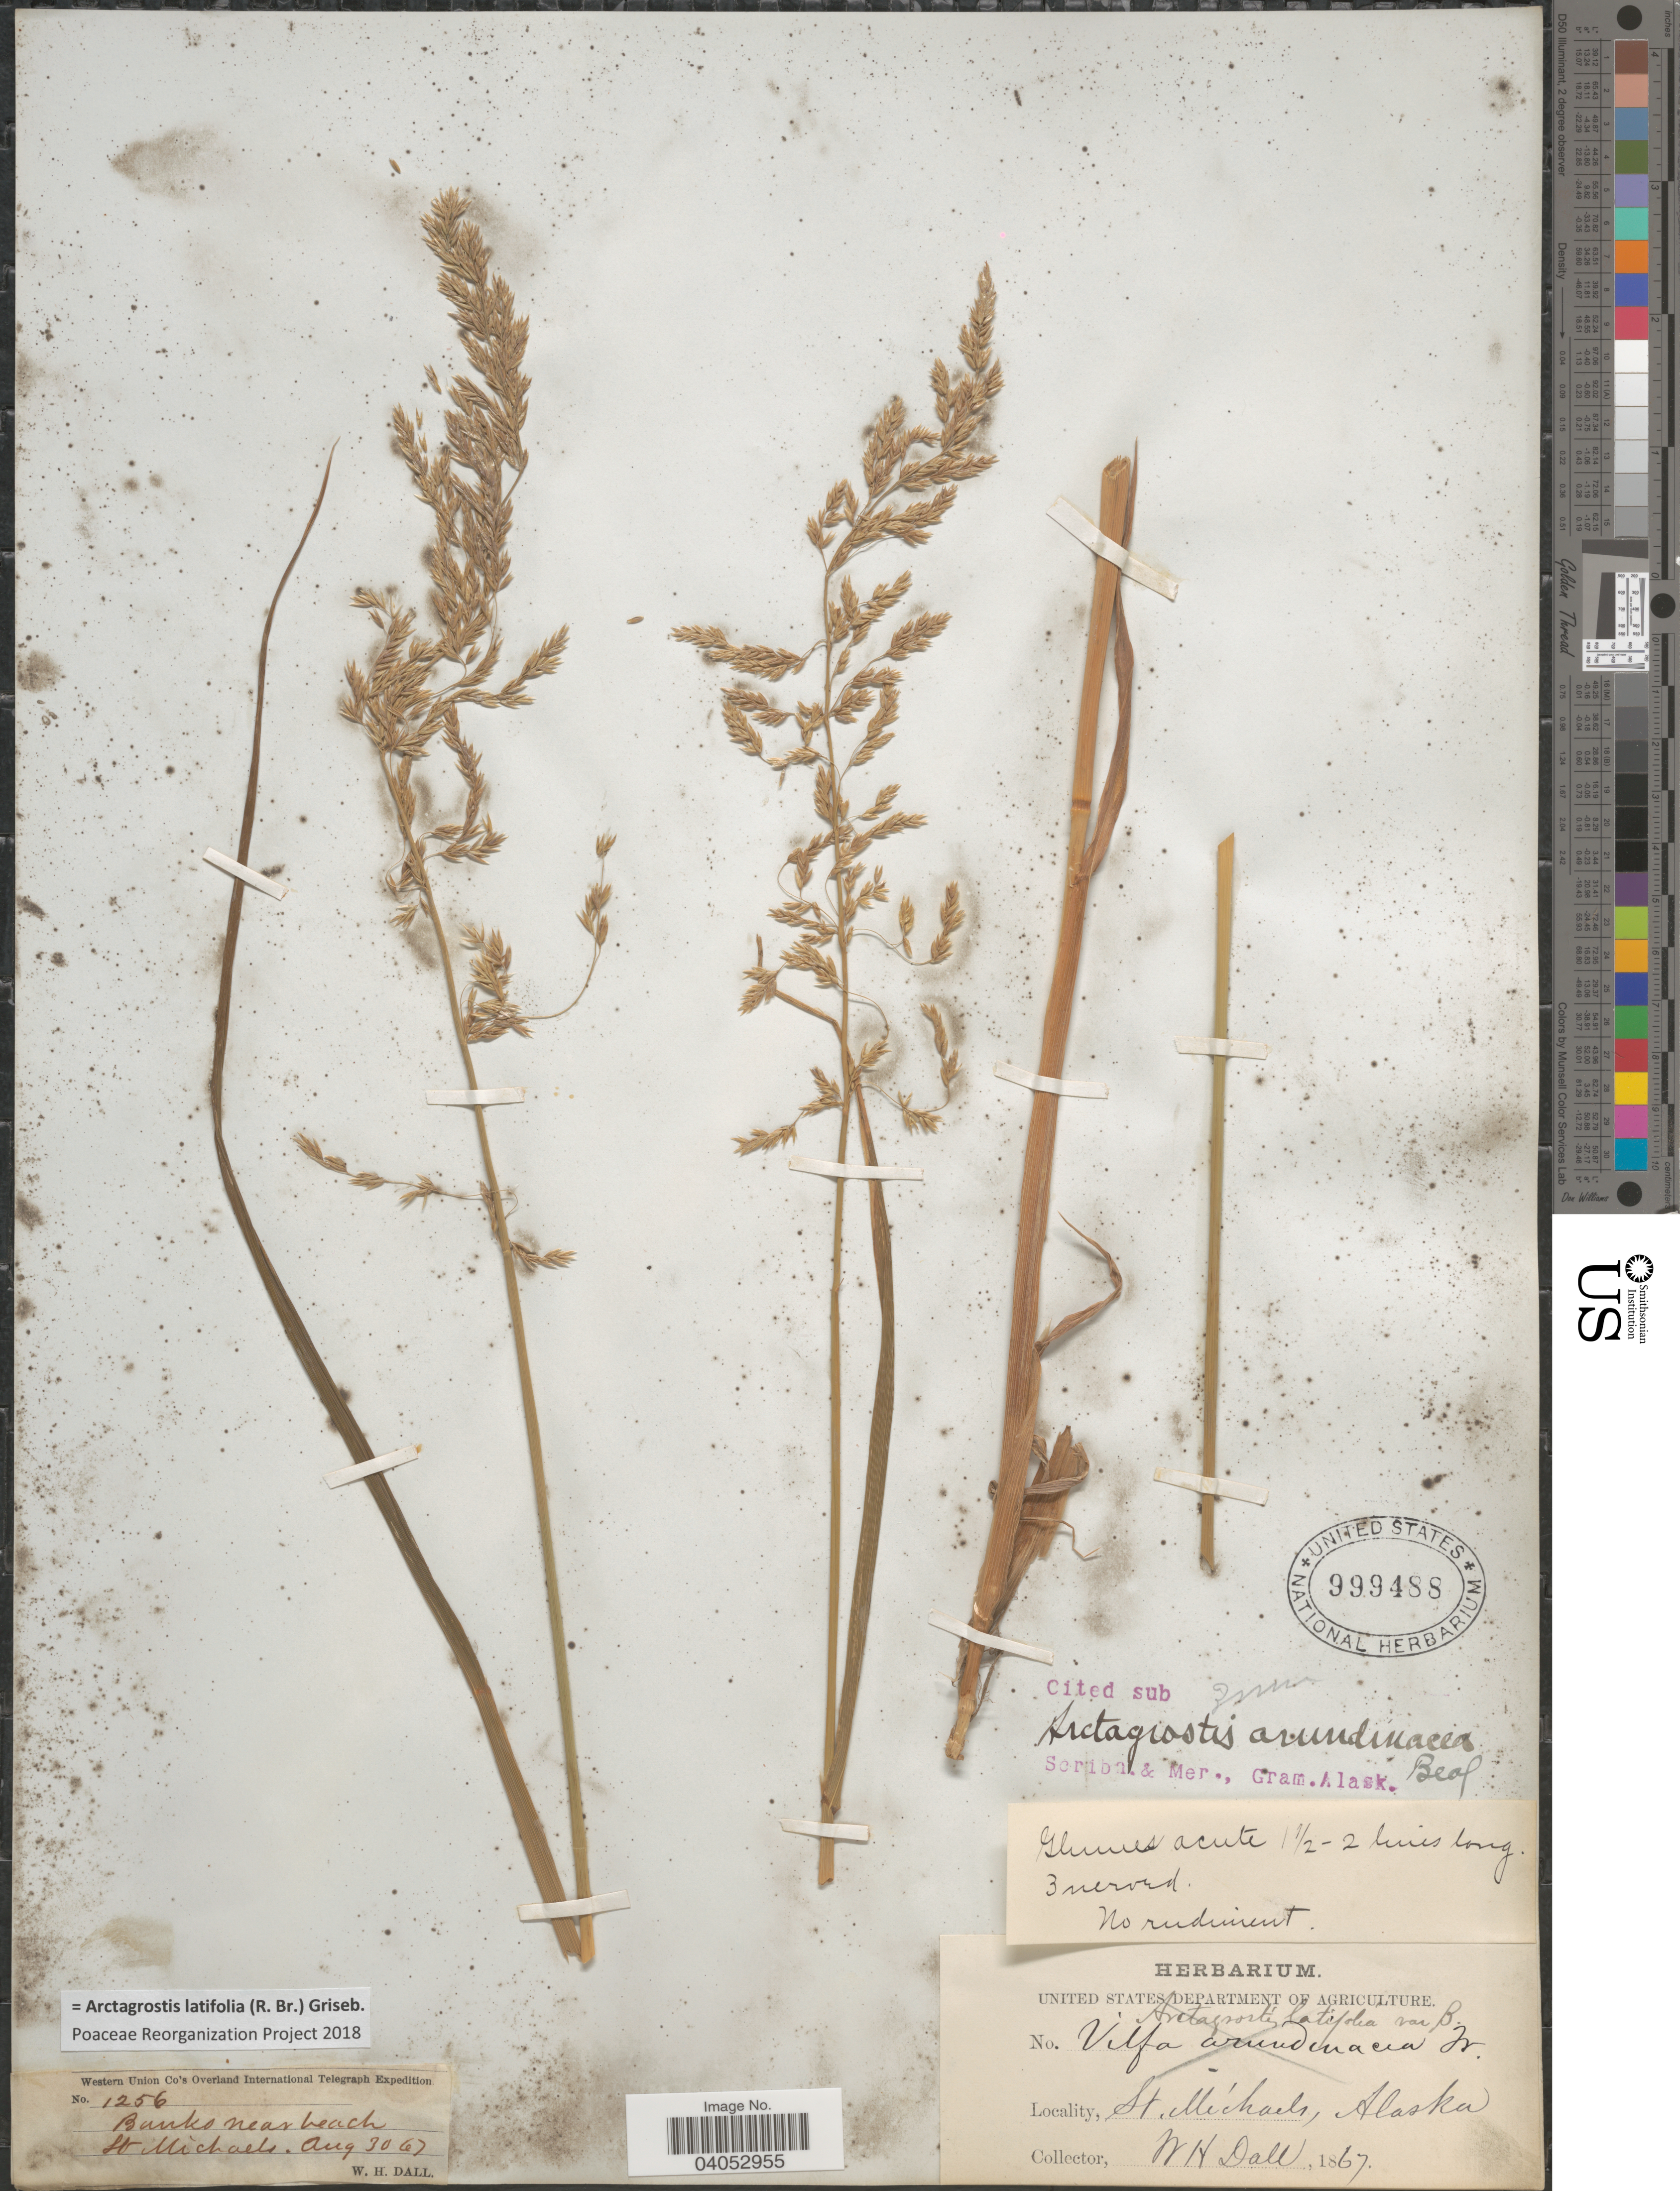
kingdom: Plantae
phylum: Tracheophyta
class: Liliopsida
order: Poales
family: Poaceae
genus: Arctagrostis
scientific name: Arctagrostis latifolia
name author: (R. Br.) Griseb.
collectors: W. Dall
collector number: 1256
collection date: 1867-08-30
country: United States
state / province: Alaska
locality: Banks near beach. St. Michaels.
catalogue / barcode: US 999488